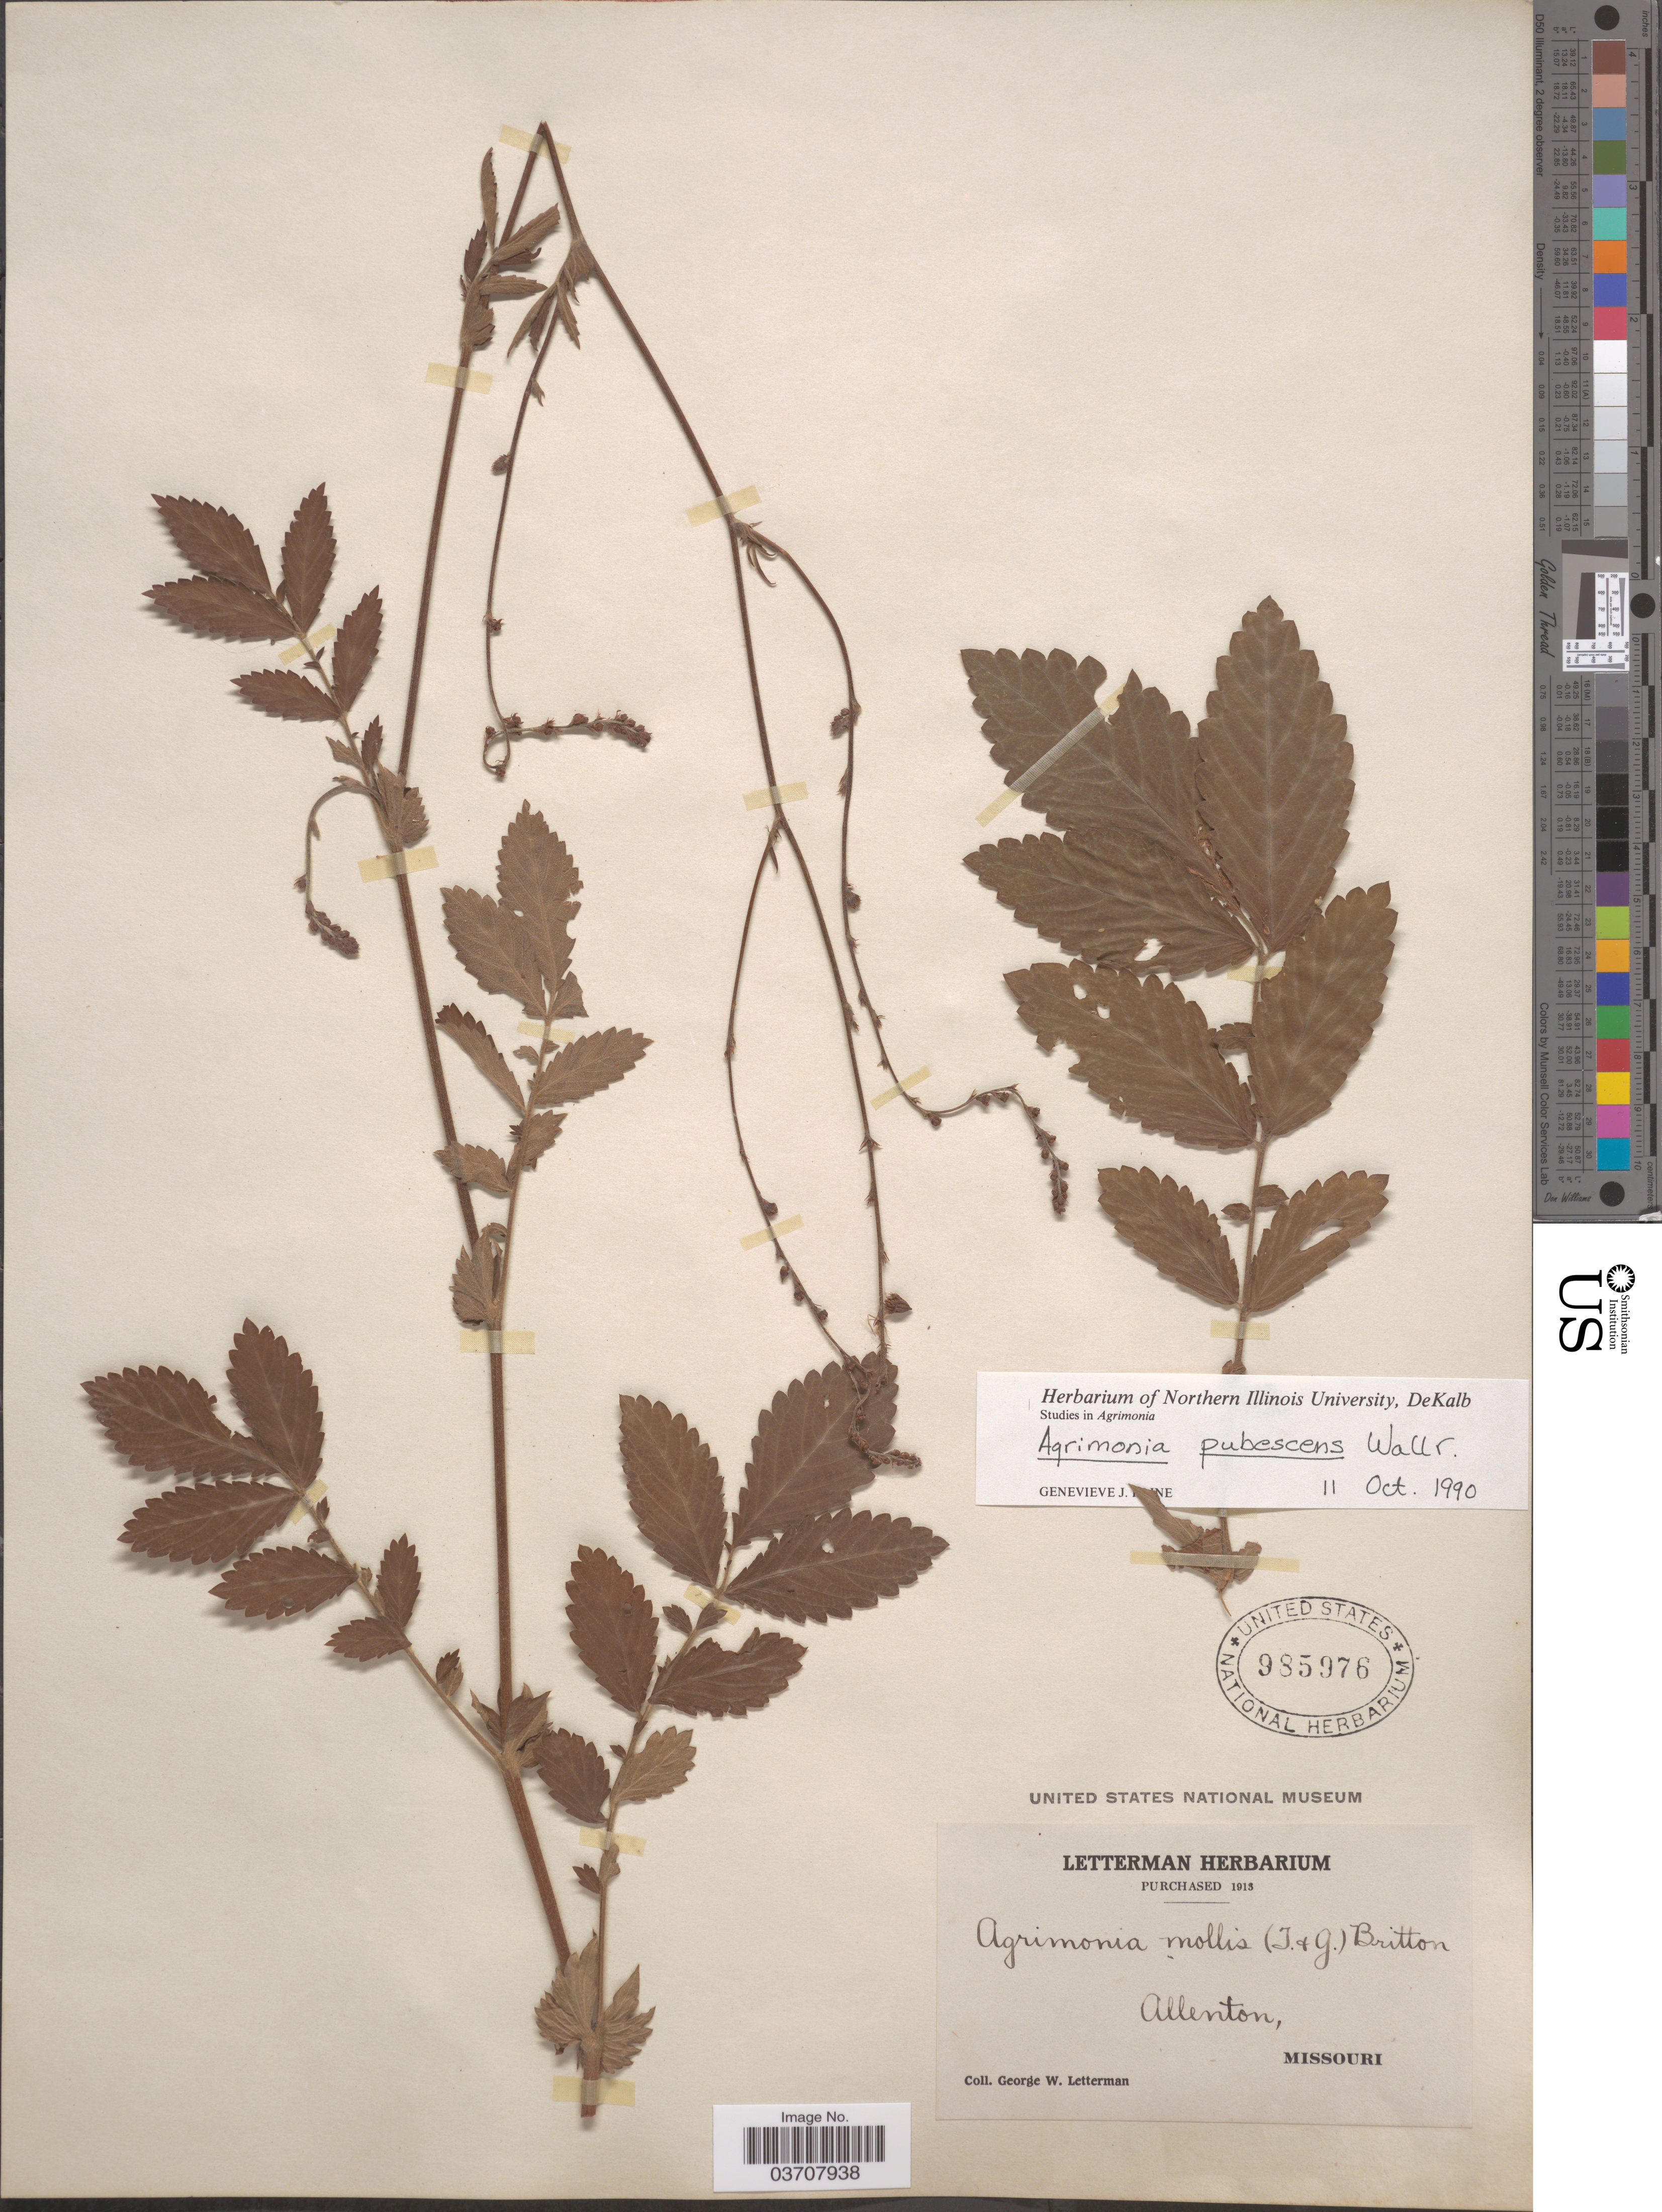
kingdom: Plantae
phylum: Tracheophyta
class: Magnoliopsida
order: Rosales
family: Rosaceae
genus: Agrimonia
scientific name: Agrimonia pubescens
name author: Wallr.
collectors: G. W. Letterman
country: United States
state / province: Missouri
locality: Allenton.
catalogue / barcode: US 985976